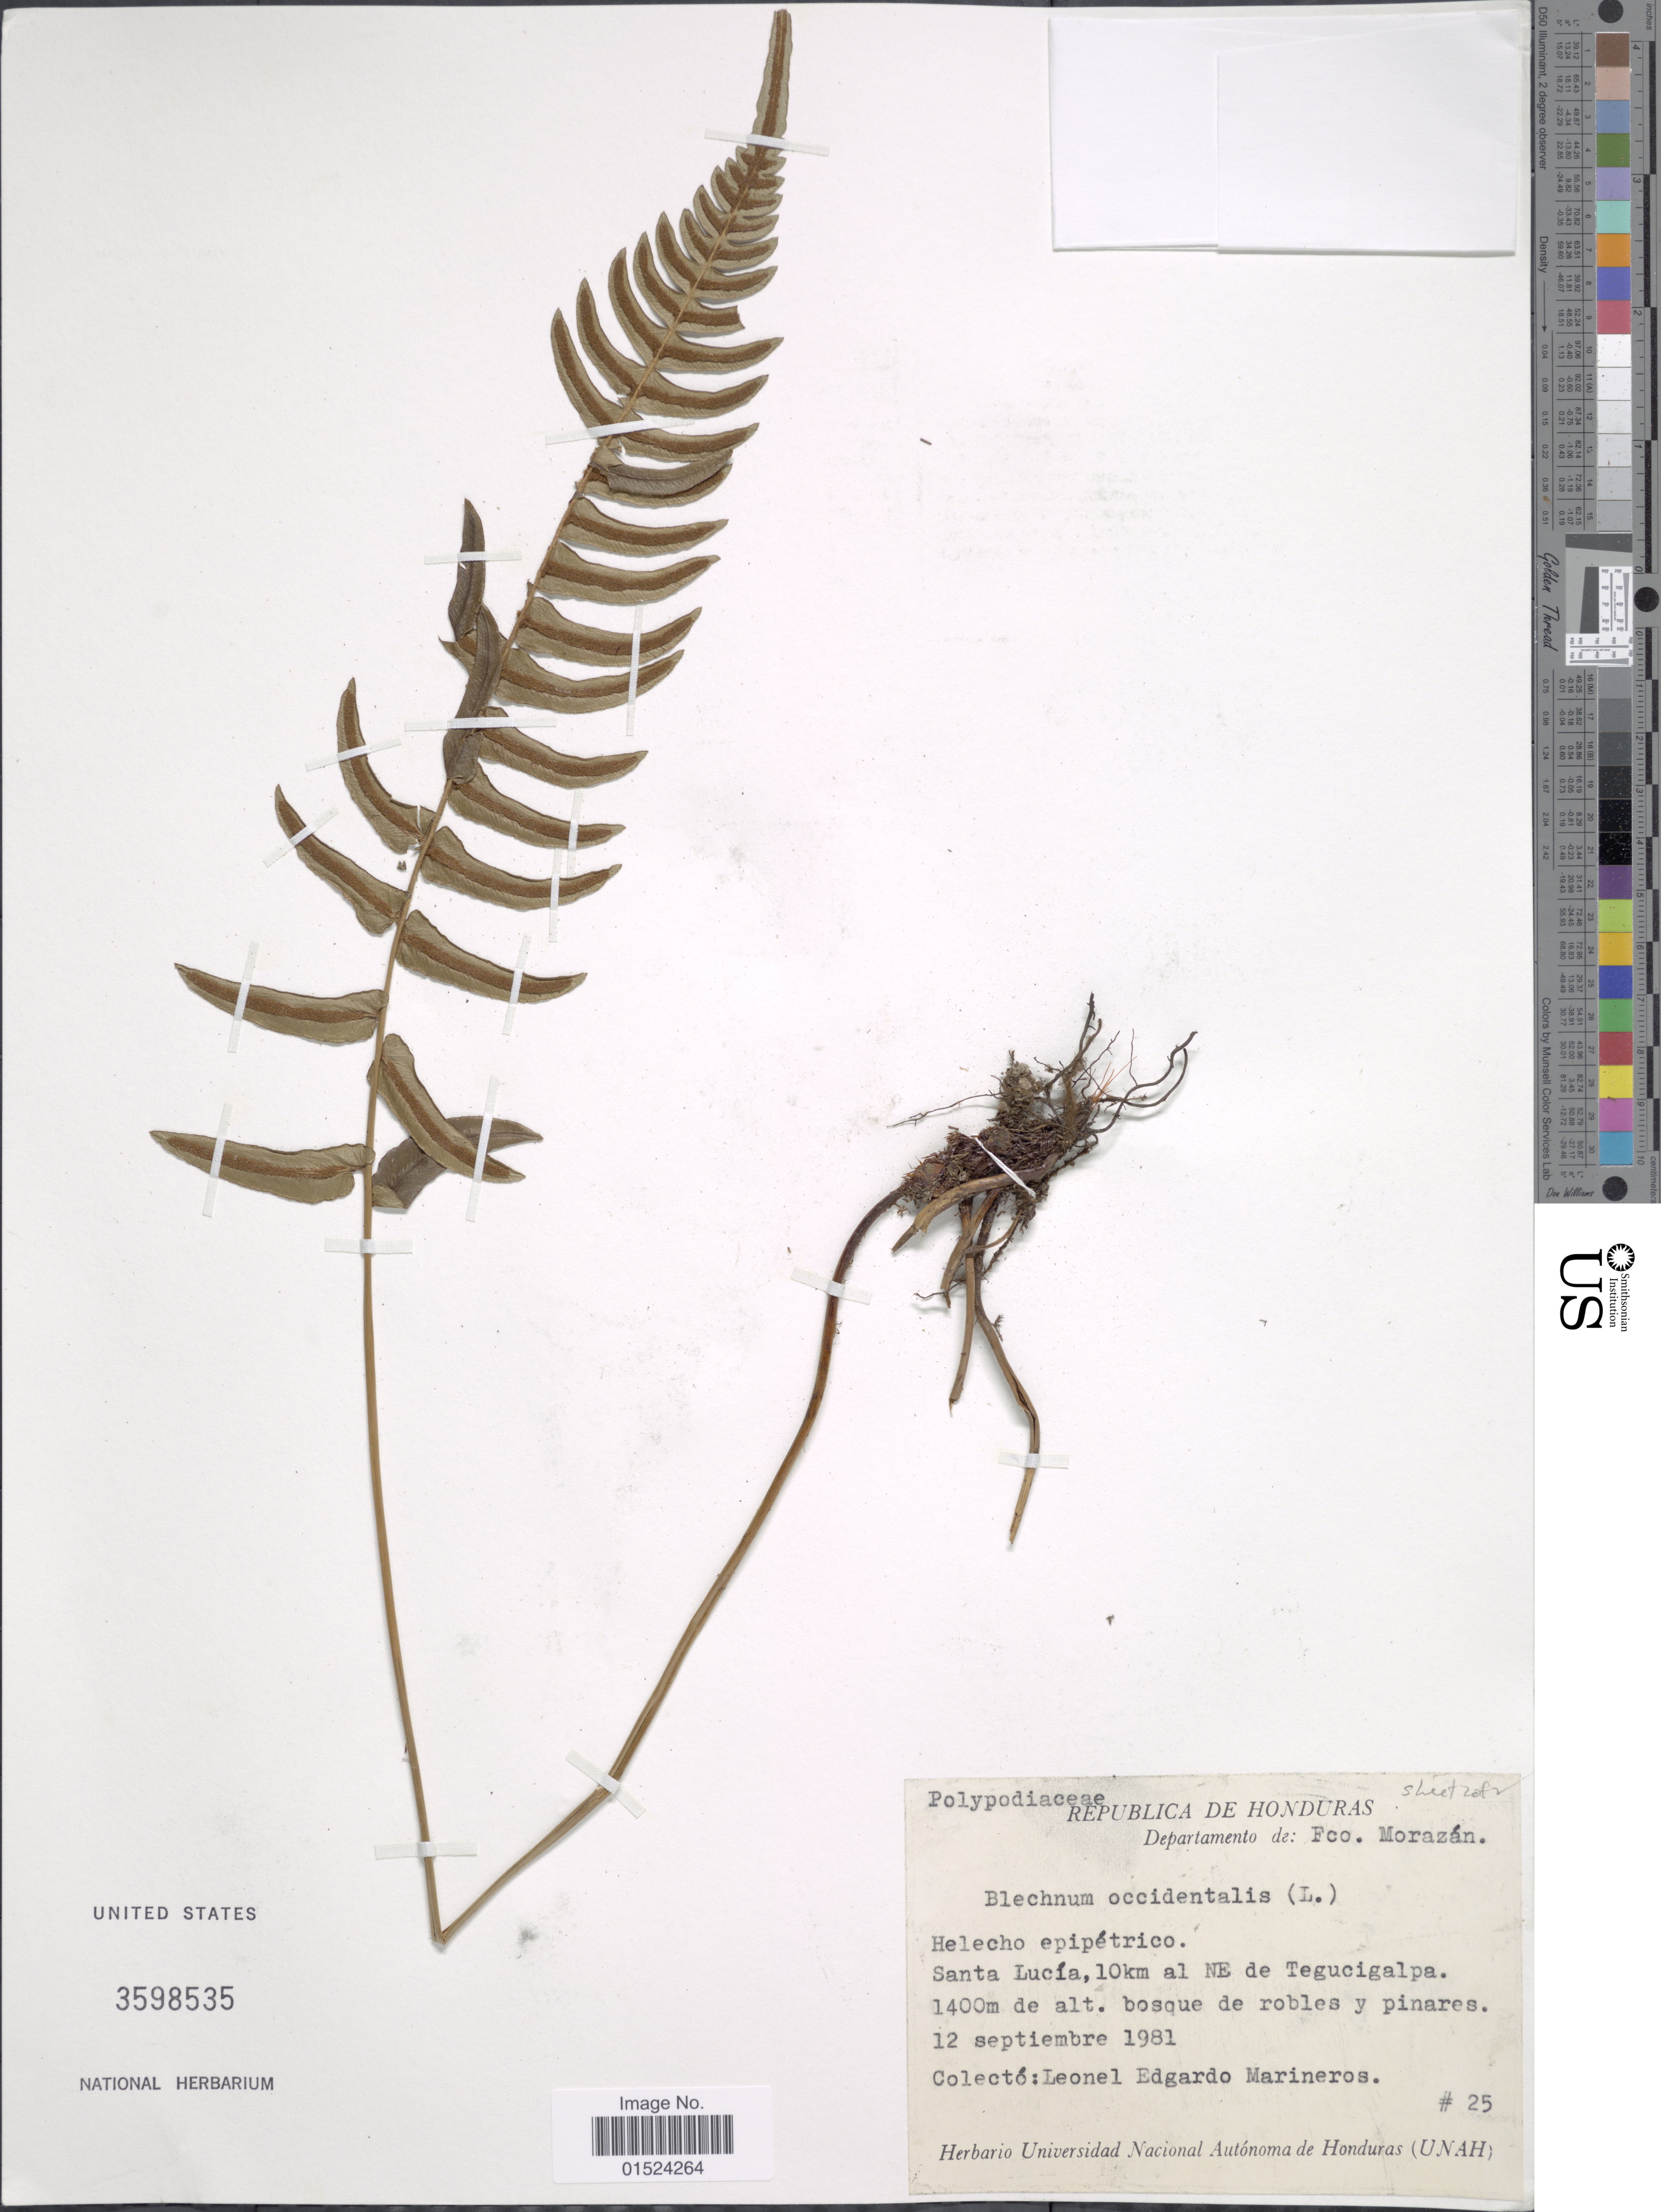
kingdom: Plantae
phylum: Tracheophyta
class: Polypodiopsida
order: Polypodiales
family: Blechnaceae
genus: Blechnum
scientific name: Blechnum occidentale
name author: L.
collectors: L. Marineros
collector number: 25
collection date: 1981-09-12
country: Honduras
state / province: Fco. Morazán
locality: Santa Lucía, 10km al NE de Tegucigalpa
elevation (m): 1400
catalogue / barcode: US 3598535